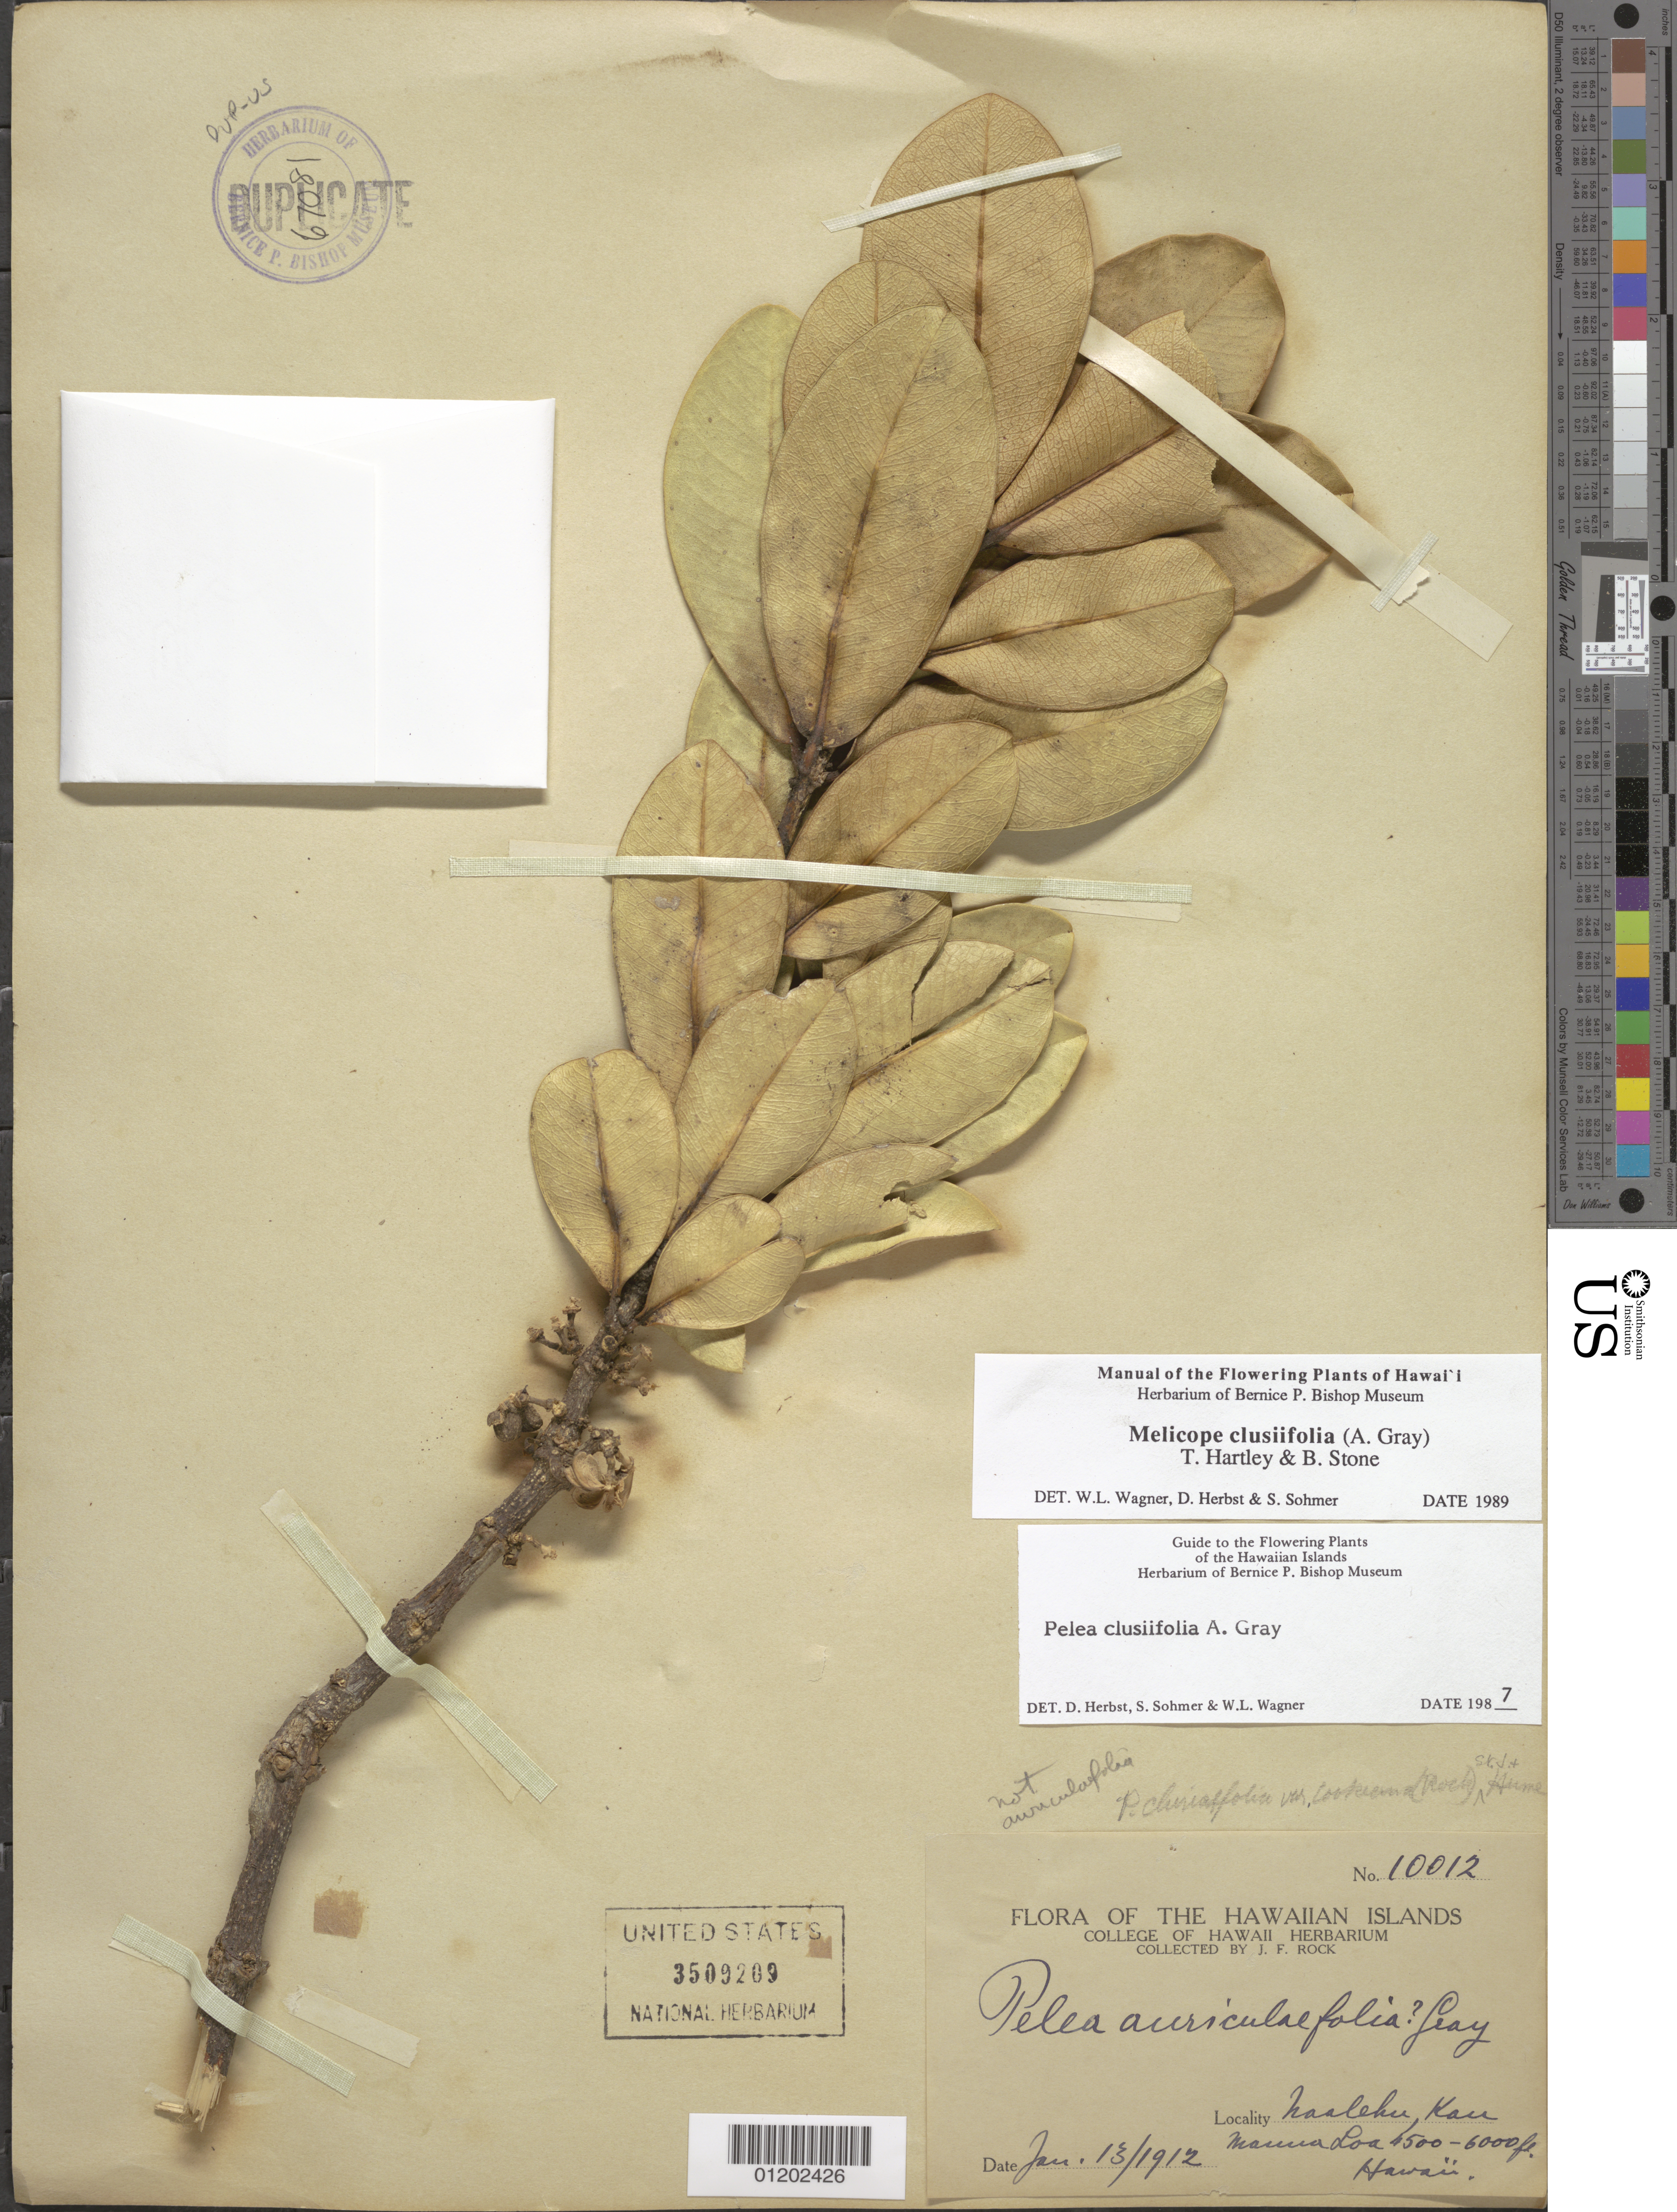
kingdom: Plantae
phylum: Tracheophyta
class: Magnoliopsida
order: Sapindales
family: Rutaceae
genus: Melicope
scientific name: Melicope clusiifolia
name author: (A. Gray) T.G. Hartley & B.C. Stone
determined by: Wagner, W. L.; Herbst, D. R.; Sohmer, S. H.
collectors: J. F. Rock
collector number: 10012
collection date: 1912-01-13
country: United States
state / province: Hawaii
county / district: Hawaii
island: Hawaii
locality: Naalehu, Kau Mauna Loa.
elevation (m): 457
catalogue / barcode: US 3509209